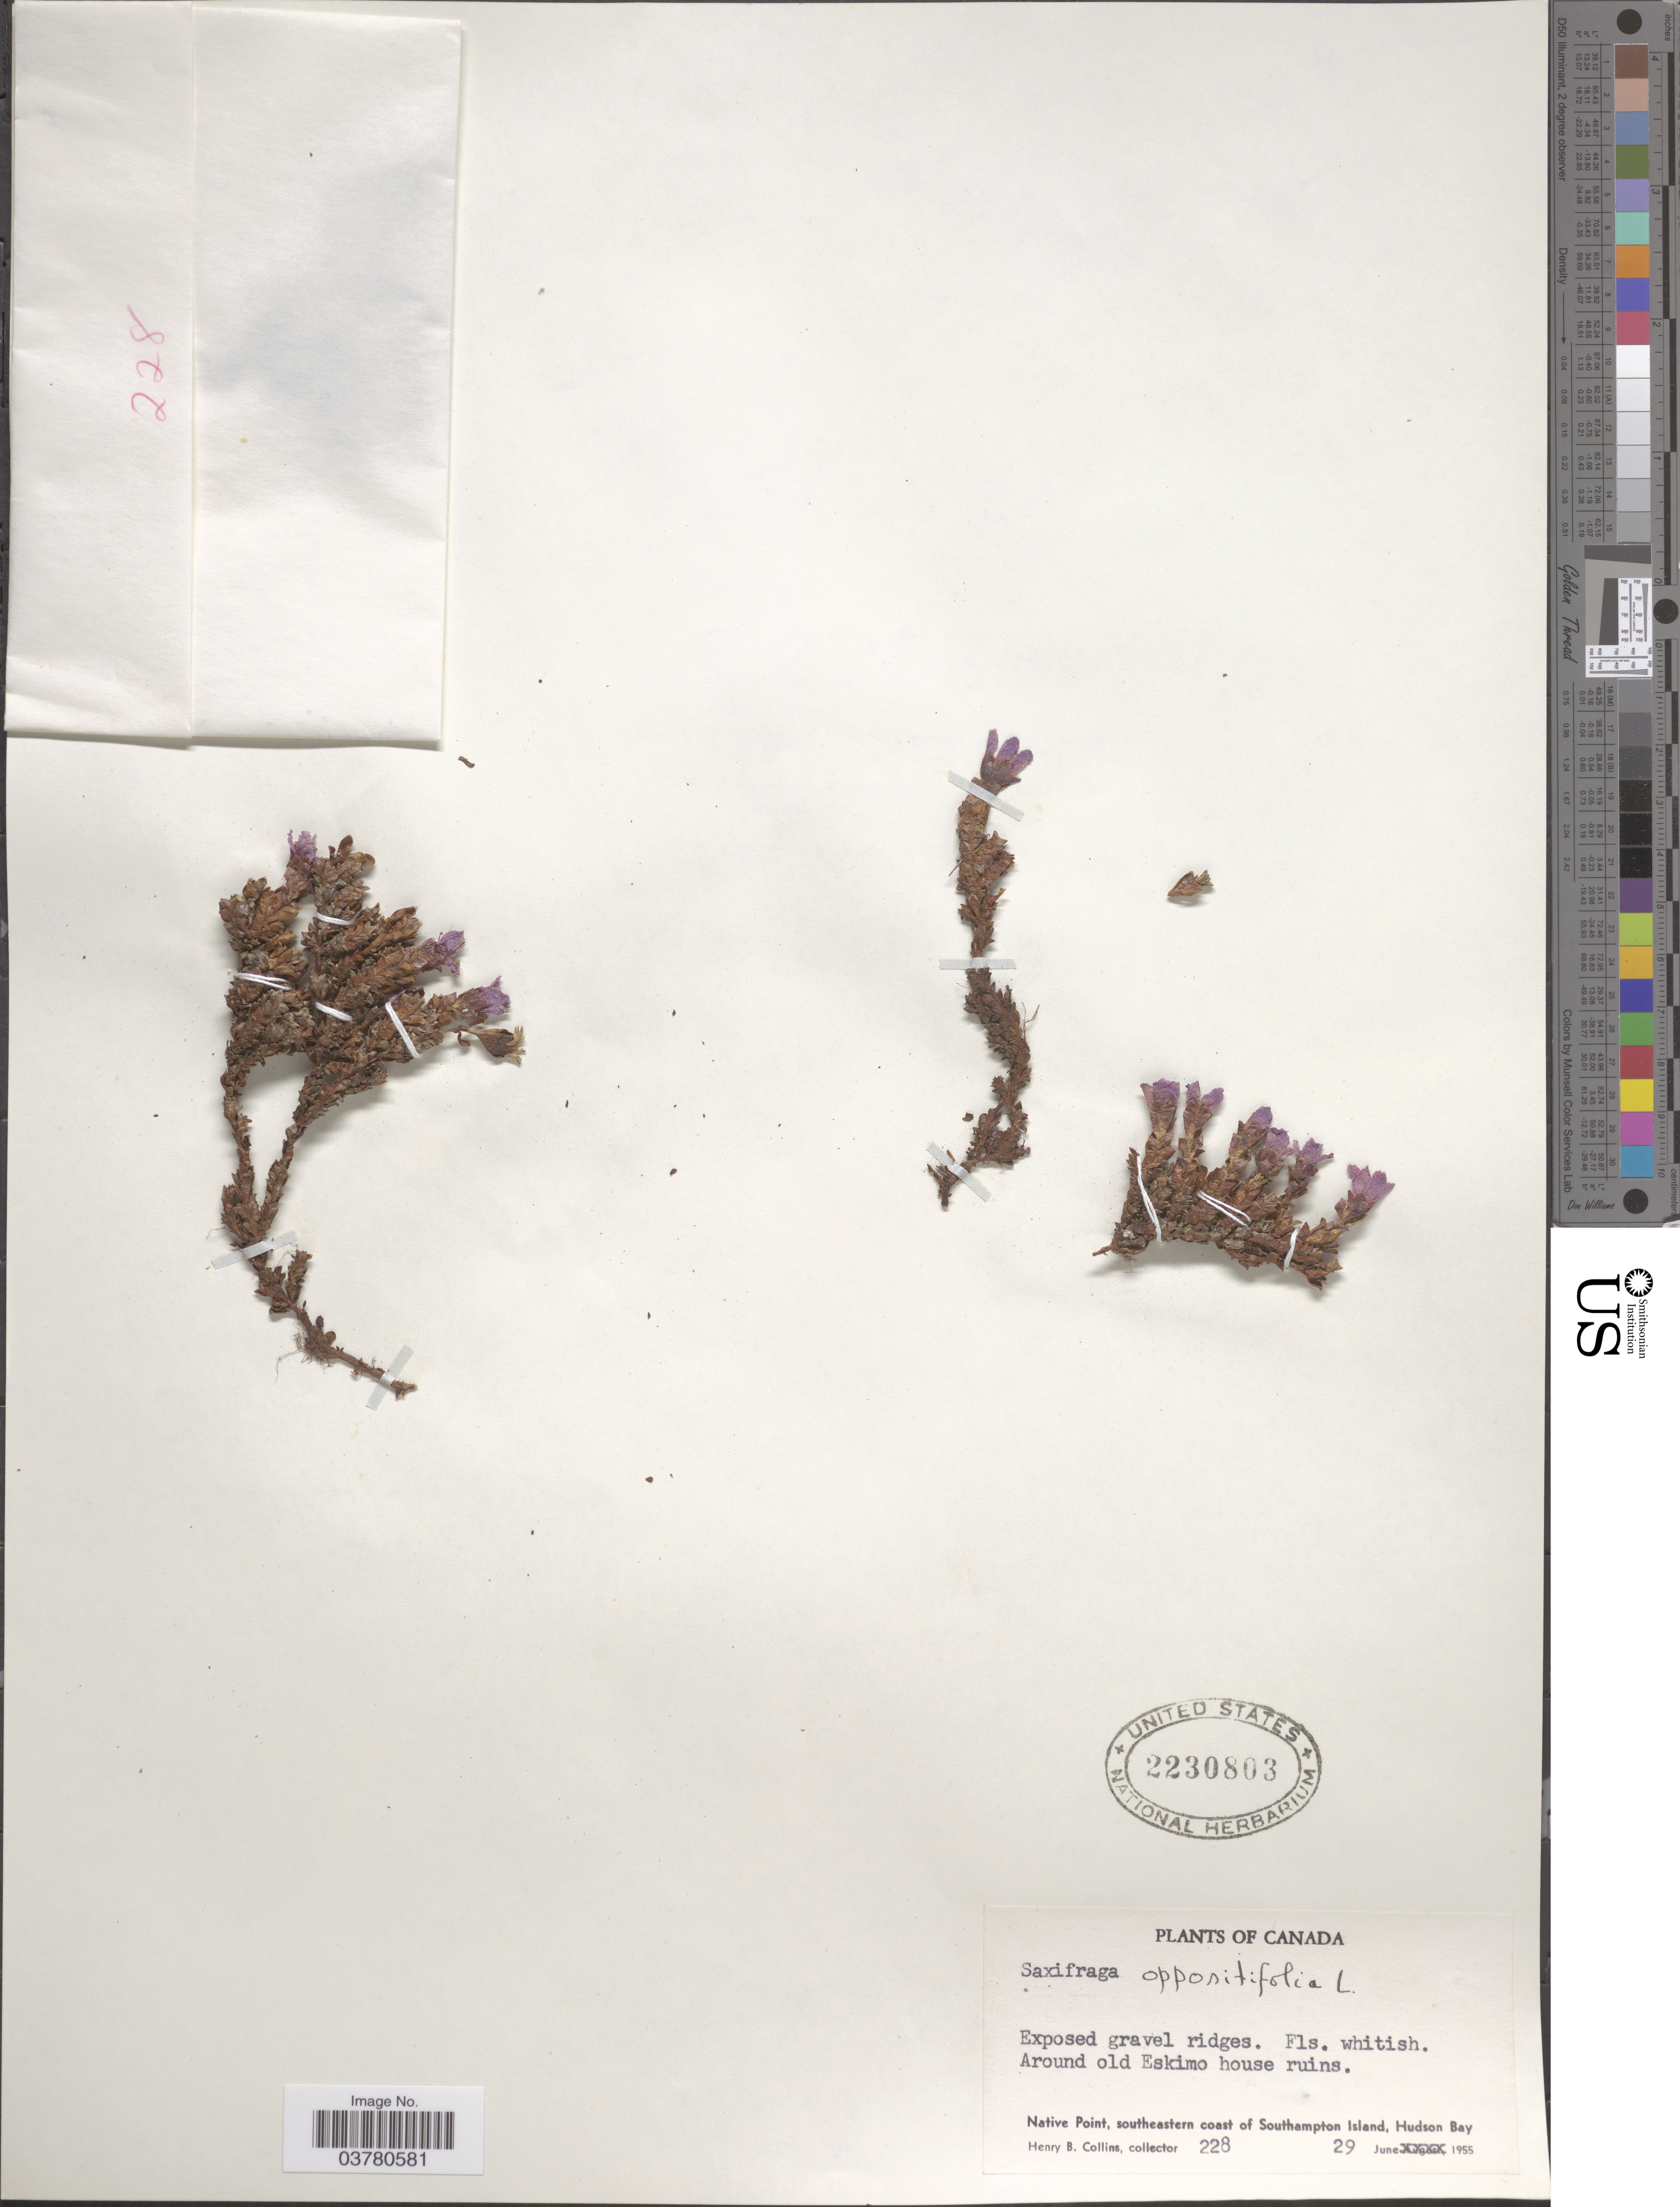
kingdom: Plantae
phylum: Tracheophyta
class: Magnoliopsida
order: Saxifragales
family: Saxifragaceae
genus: Saxifraga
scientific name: Saxifraga oppositifolia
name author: L.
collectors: H. Collins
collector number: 228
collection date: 1955-06-29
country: Canada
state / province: Nunavut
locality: Around old Eskimo house ruins. Native Point, southeastern coast of Southampton Island, Hudson Bay.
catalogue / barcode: US 2230803